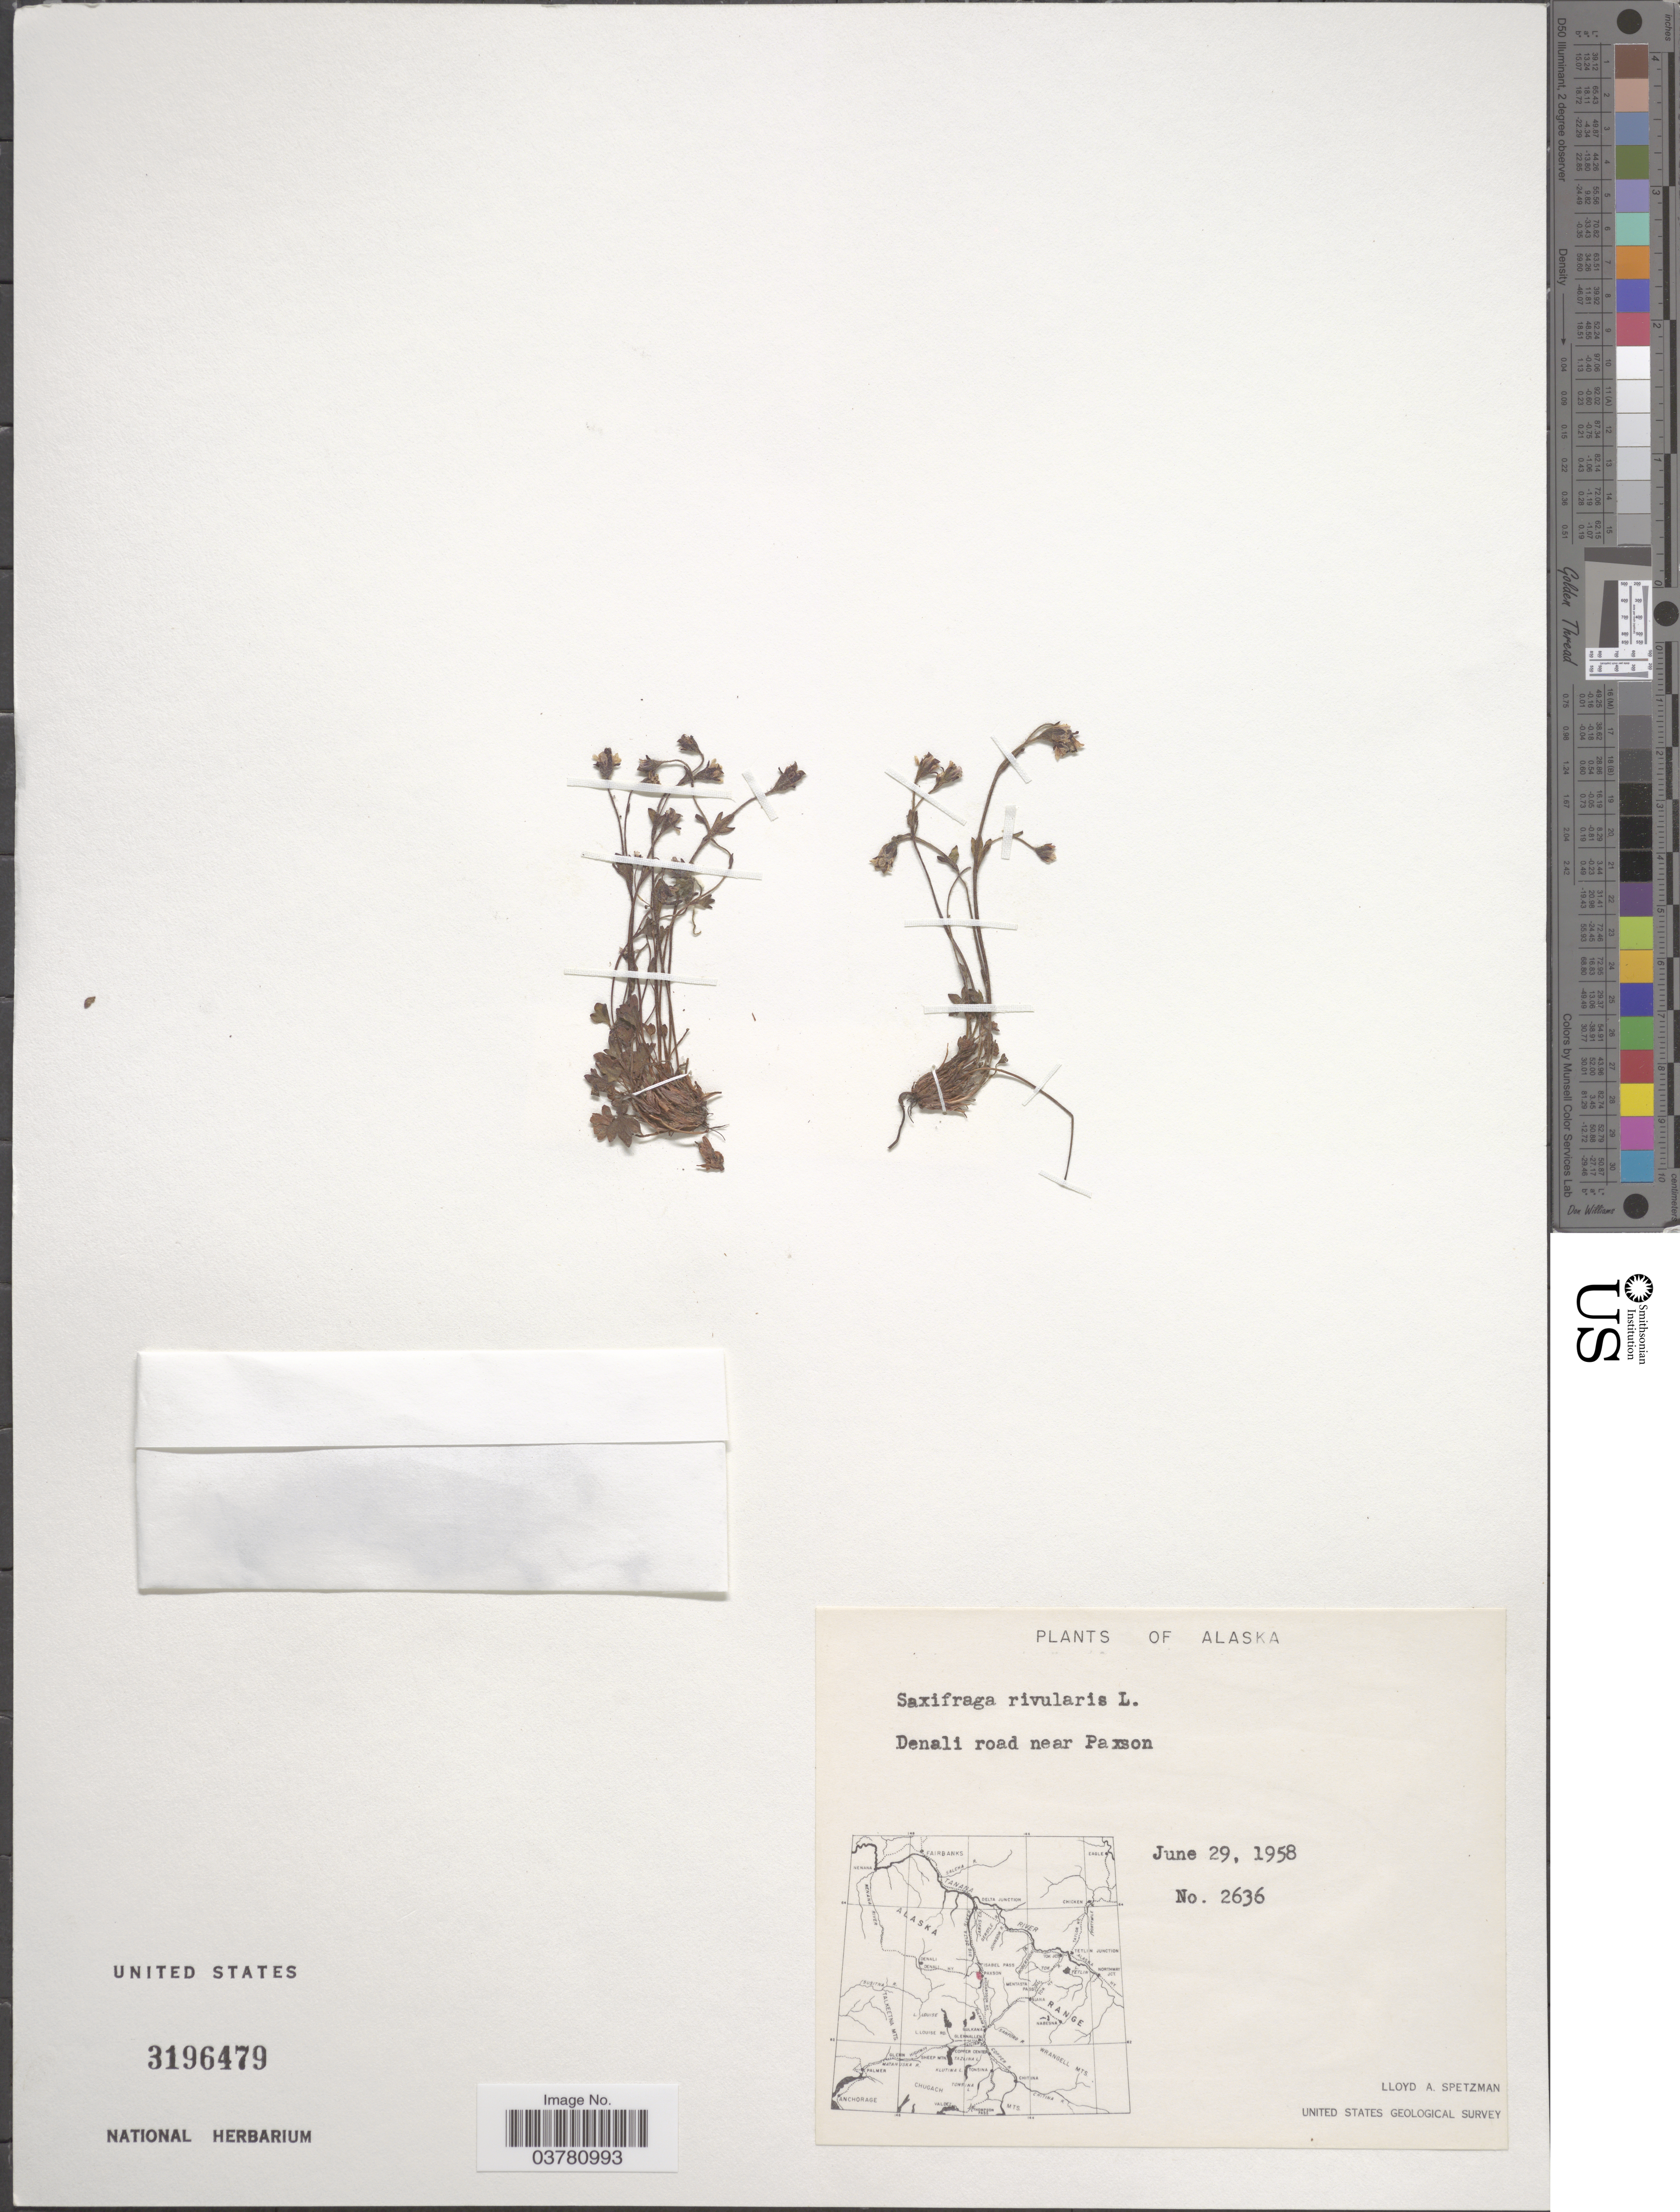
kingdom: Plantae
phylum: Tracheophyta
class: Magnoliopsida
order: Saxifragales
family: Saxifragaceae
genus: Saxifraga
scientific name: Saxifraga rivularis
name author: L.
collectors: L. Spetzman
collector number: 2636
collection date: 1958-06-29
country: United States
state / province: Alaska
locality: Denali road near Paxson. United States Geological Survey.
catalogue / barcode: US 3196479